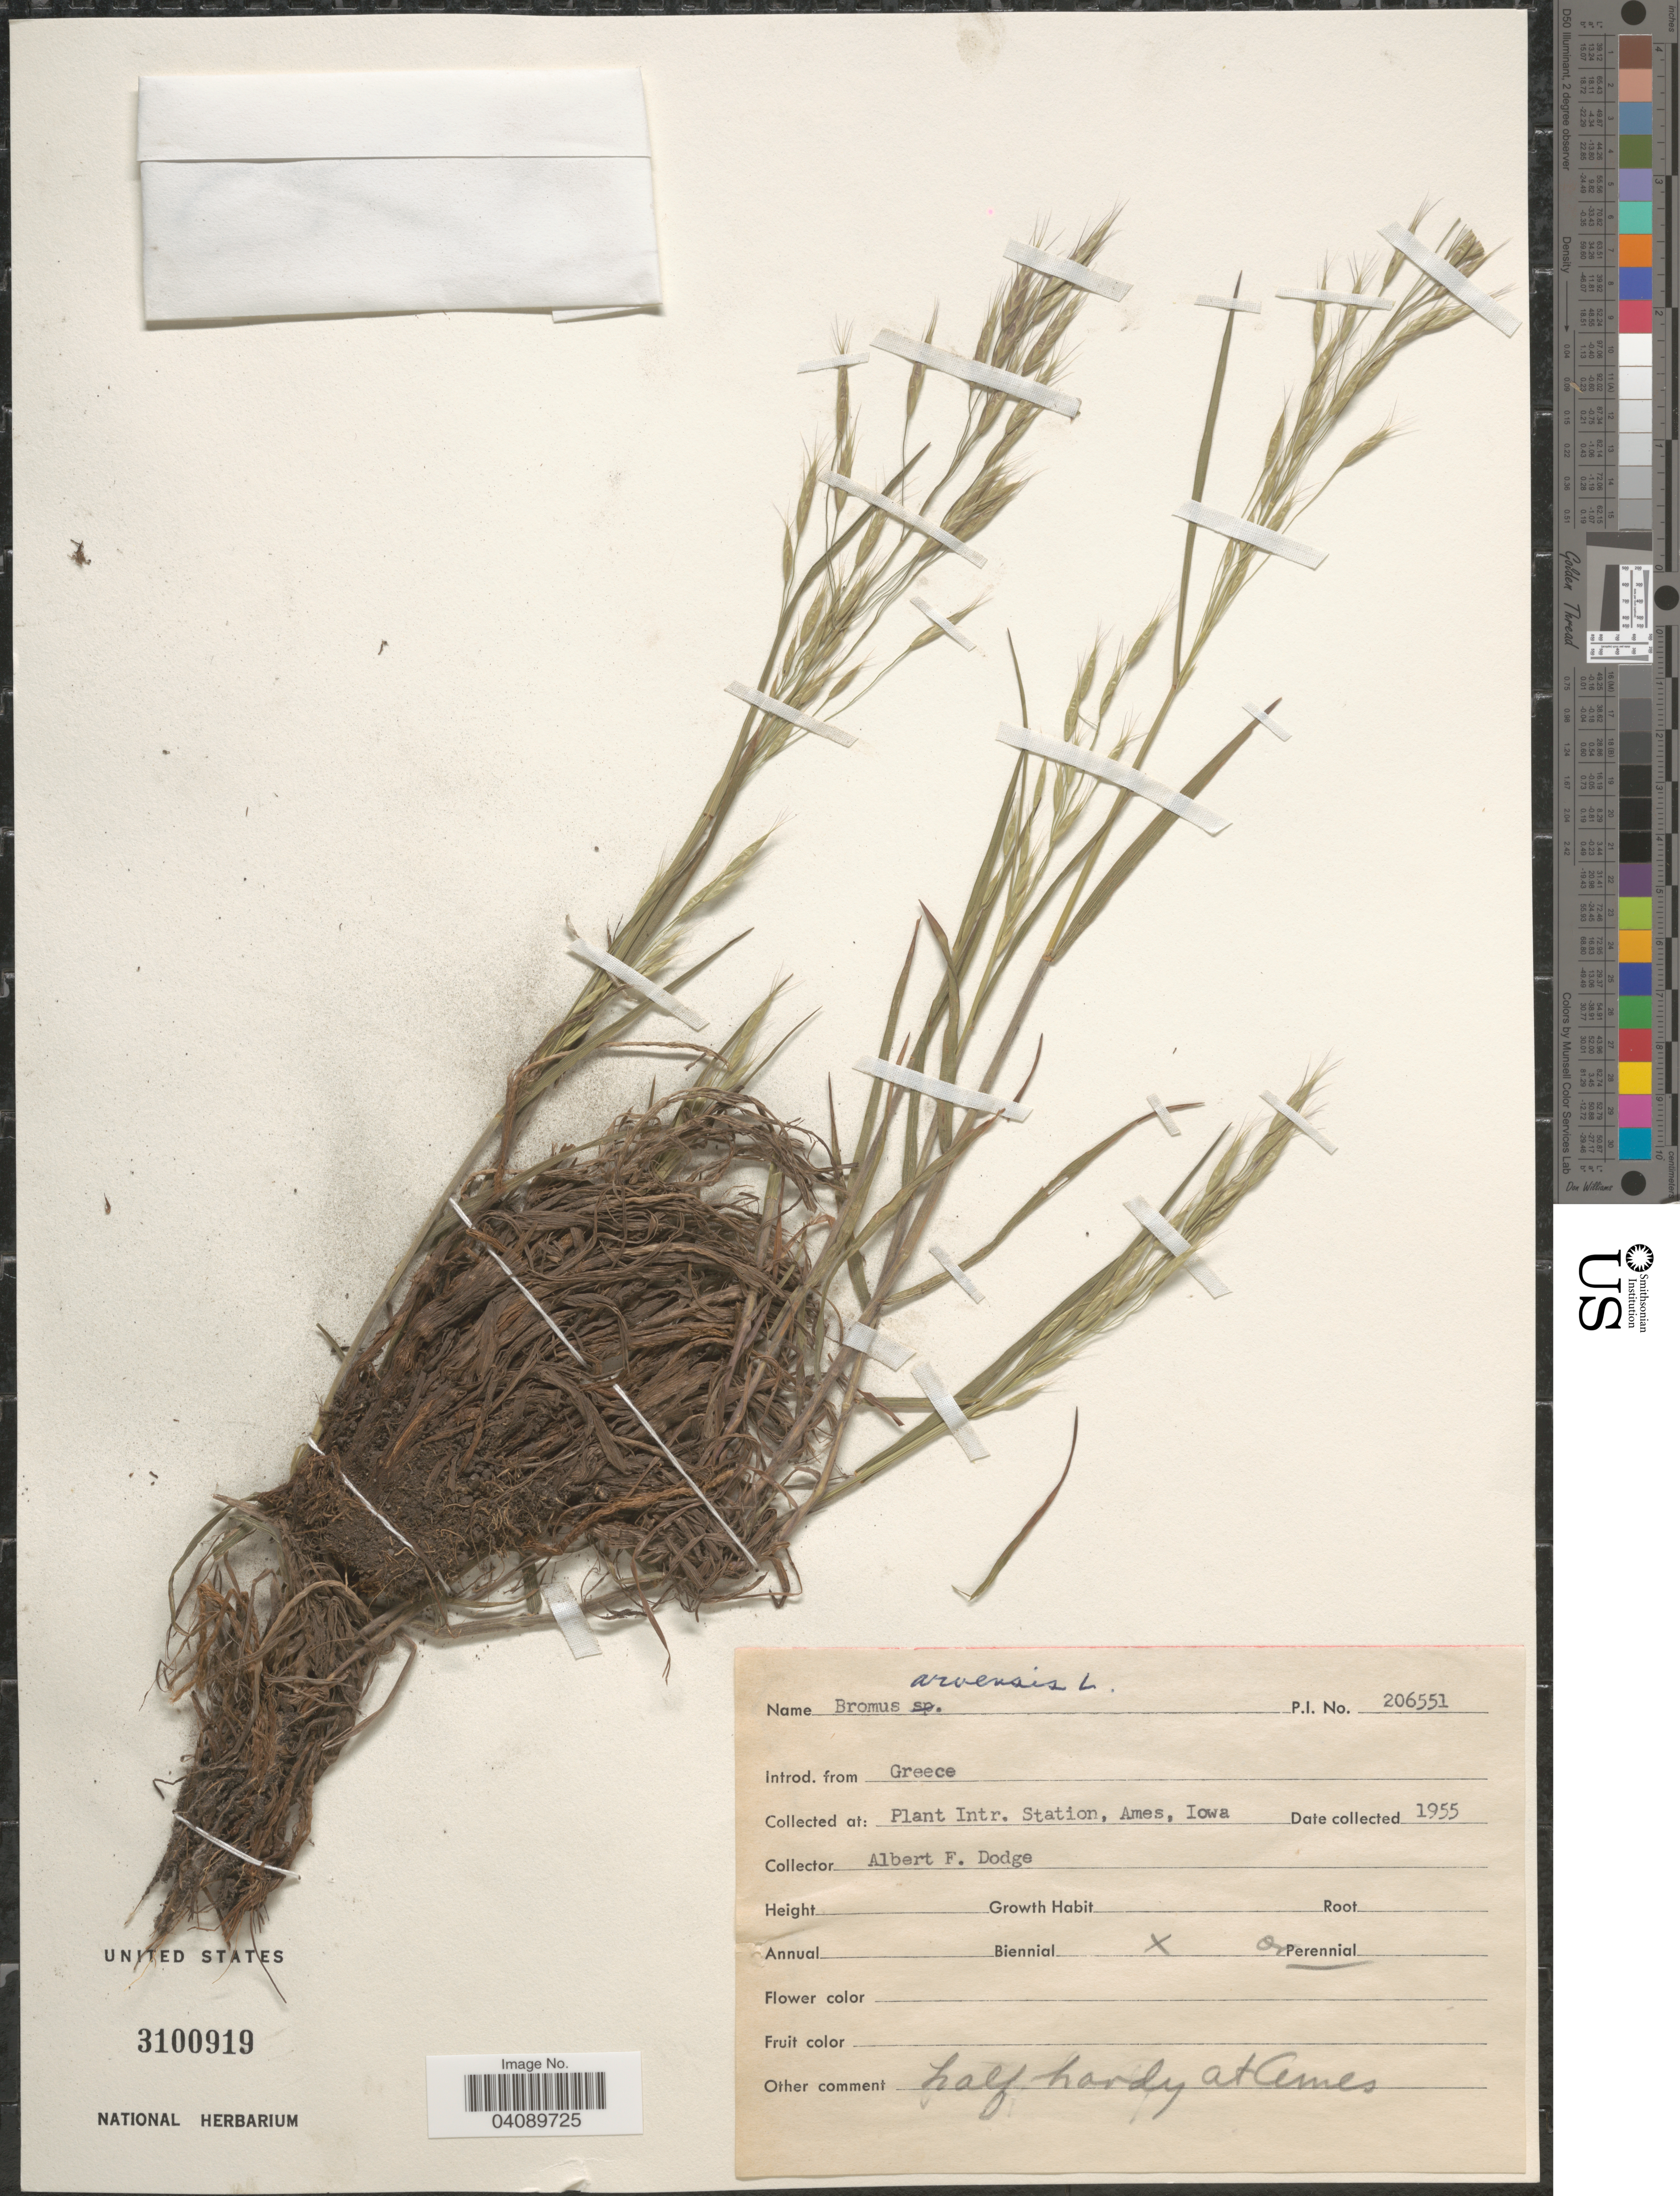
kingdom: Plantae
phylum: Tracheophyta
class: Liliopsida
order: Poales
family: Poaceae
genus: Bromus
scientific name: Bromus arvensis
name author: L.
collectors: A. Dodge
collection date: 1955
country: United States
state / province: Iowa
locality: Plant Intr. Station, Ames.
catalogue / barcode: US 3100919